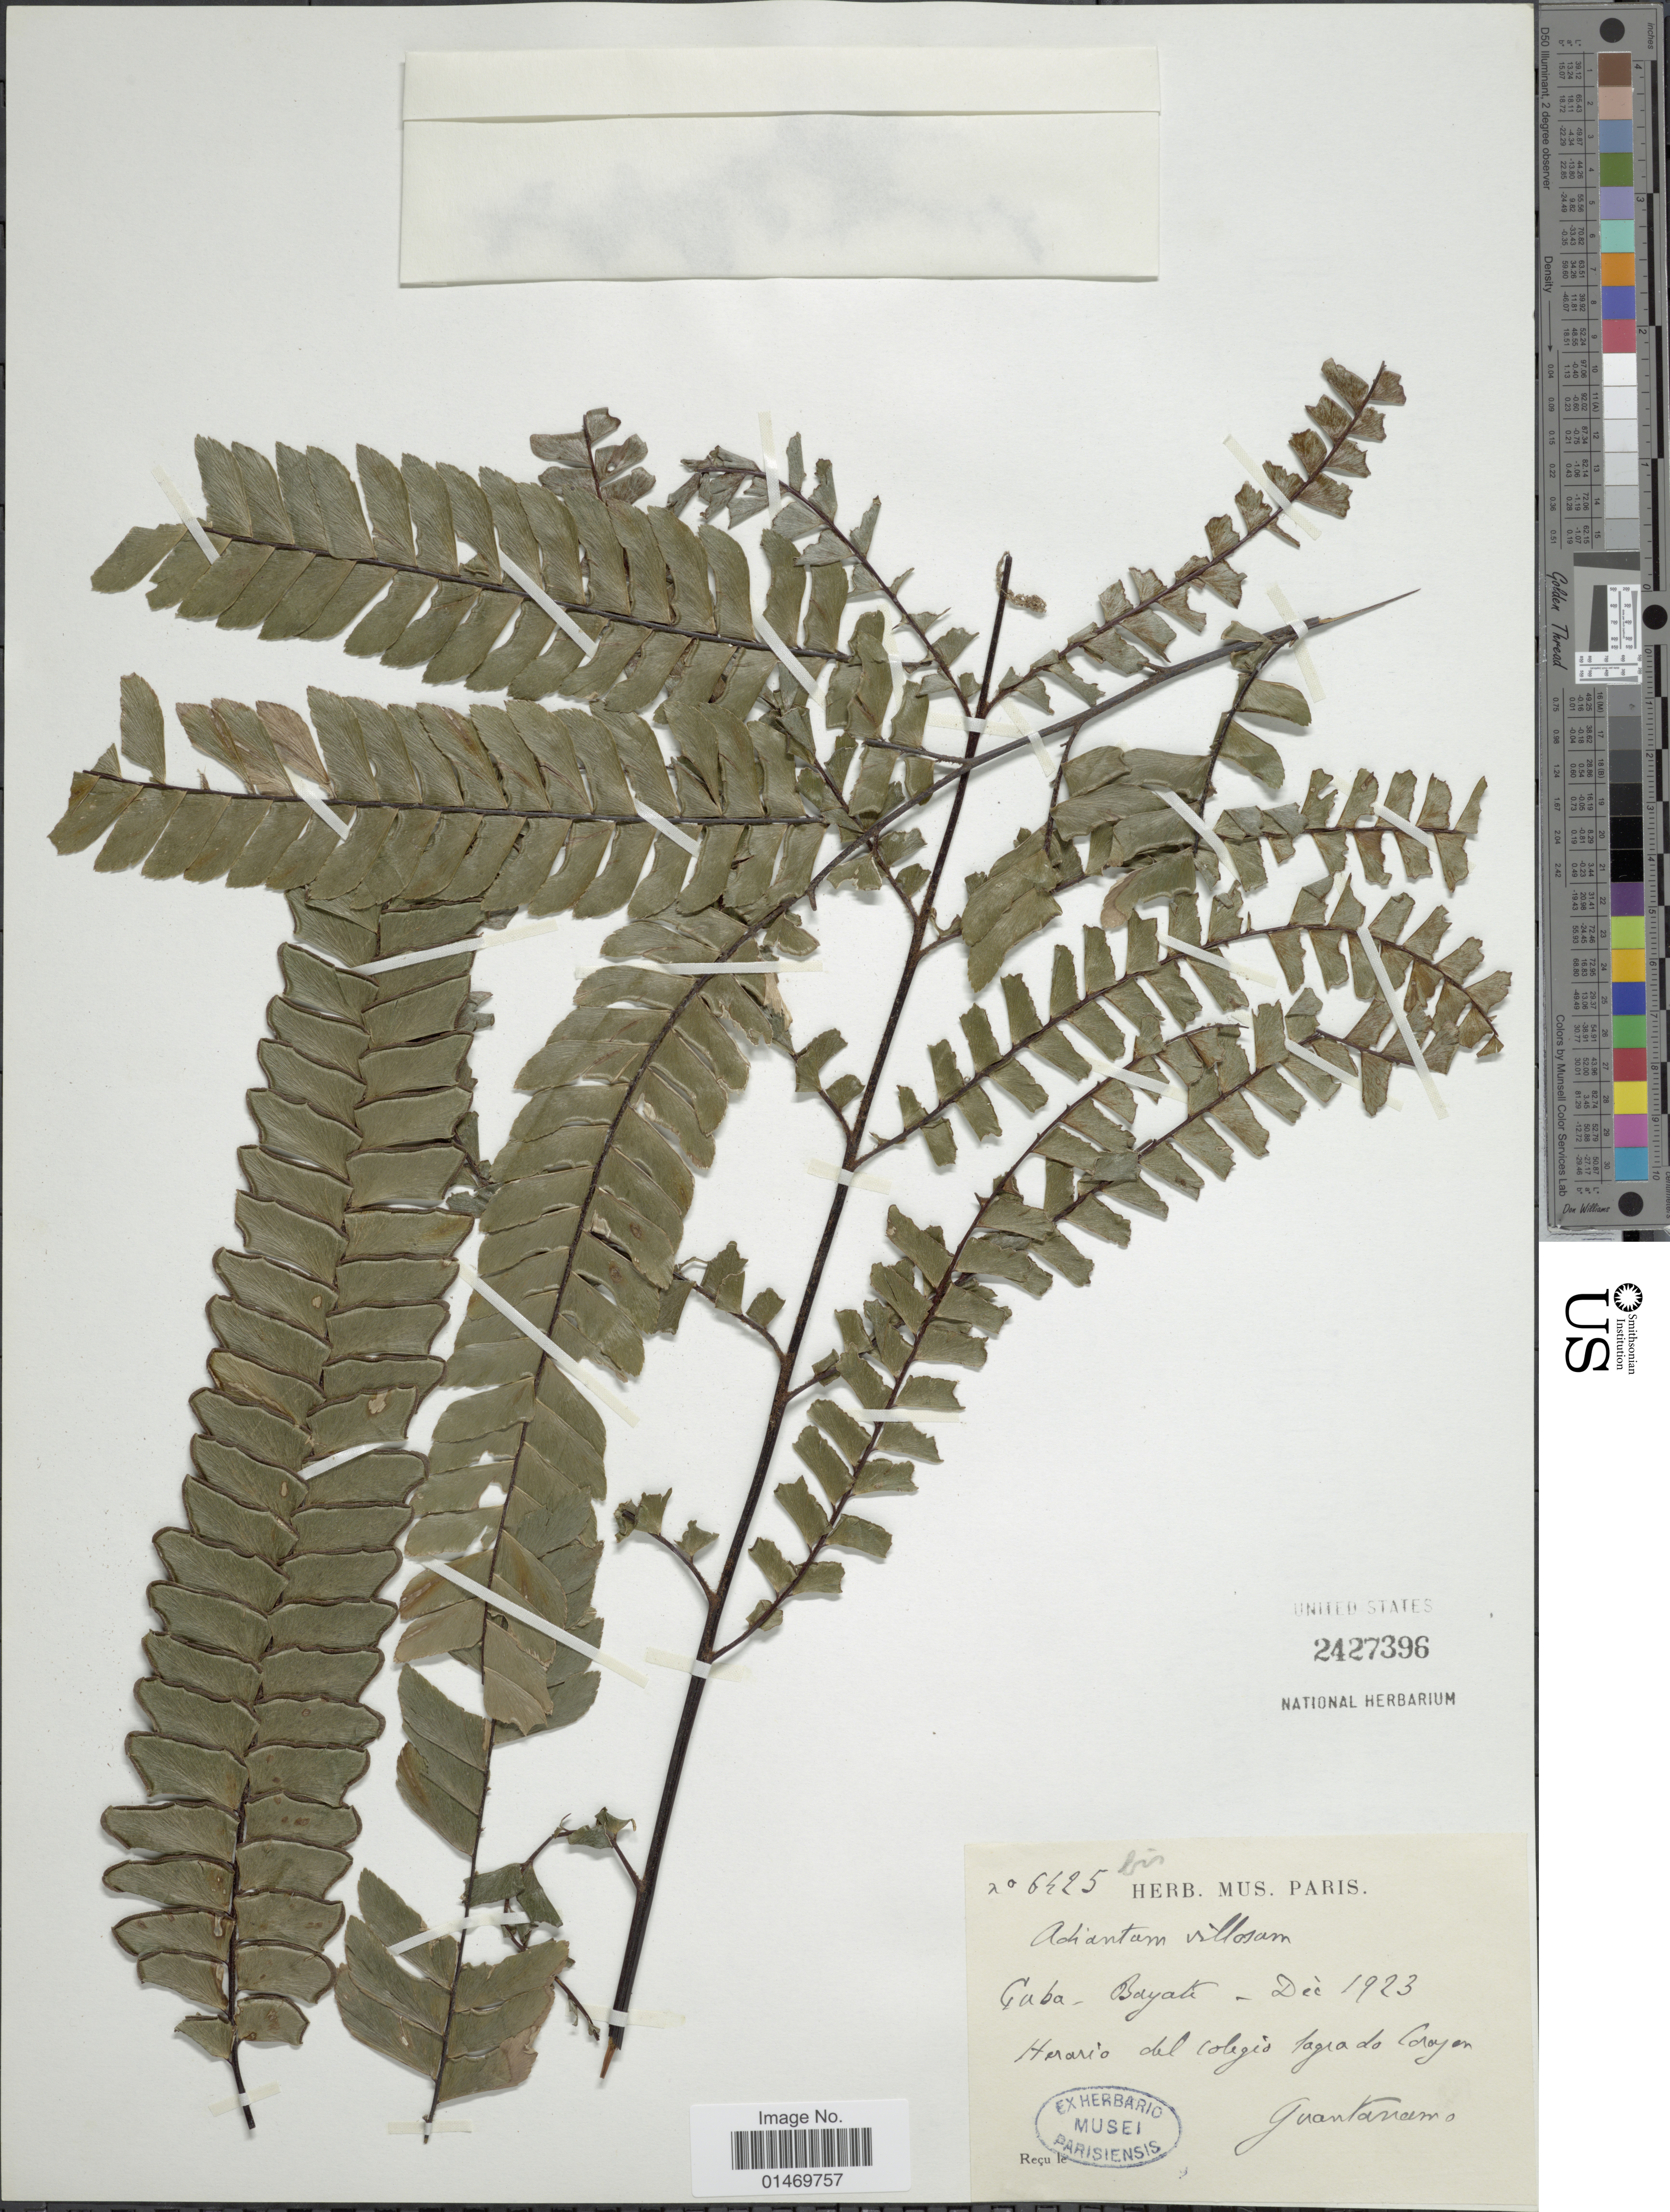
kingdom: Plantae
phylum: Tracheophyta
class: Polypodiopsida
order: Polypodiales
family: Pteridaceae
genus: Adiantum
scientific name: Adiantum villosum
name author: L.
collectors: ex herb. Musei Parisiensis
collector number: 6425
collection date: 1923-12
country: Cuba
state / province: Guantánamo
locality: Cuba, Guatanamo.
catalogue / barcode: US 2427396